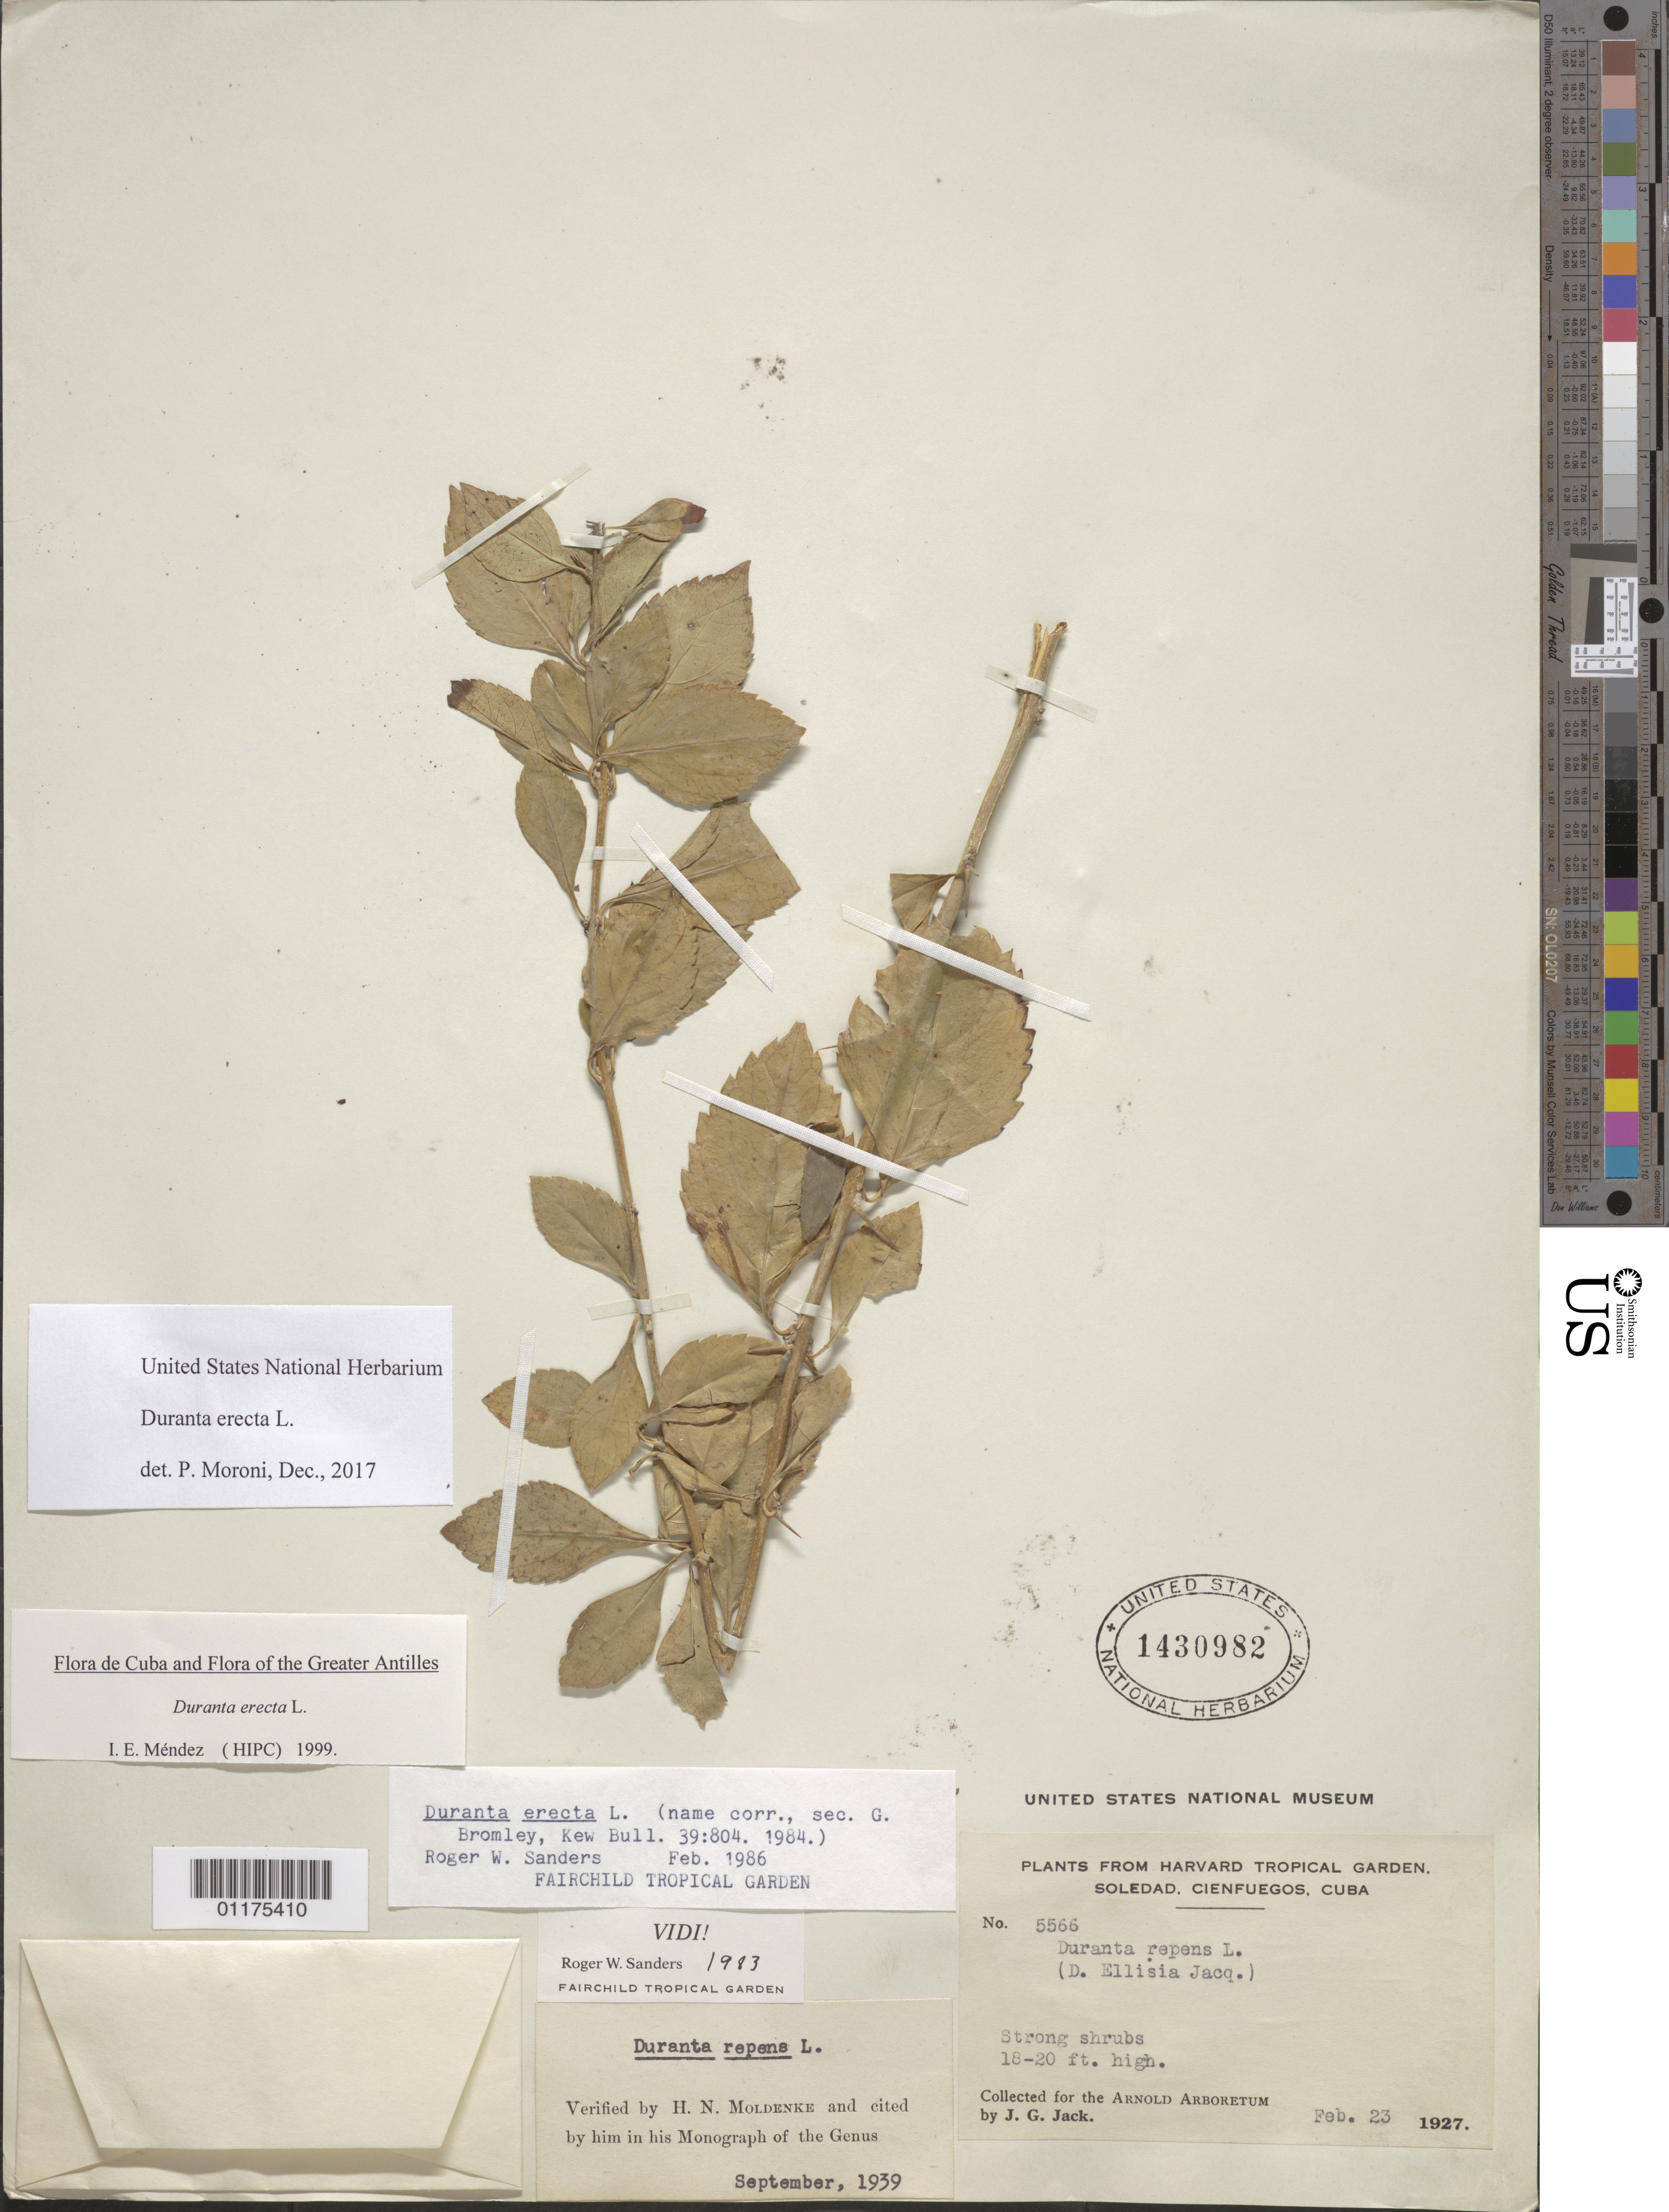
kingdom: Plantae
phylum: Tracheophyta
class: Magnoliopsida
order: Lamiales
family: Verbenaceae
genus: Duranta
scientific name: Duranta erecta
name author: L.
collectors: J. G. Jack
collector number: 5566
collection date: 1927-02-23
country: Cuba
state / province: Cienfuegos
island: Cuba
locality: Soledad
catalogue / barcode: US 1430982